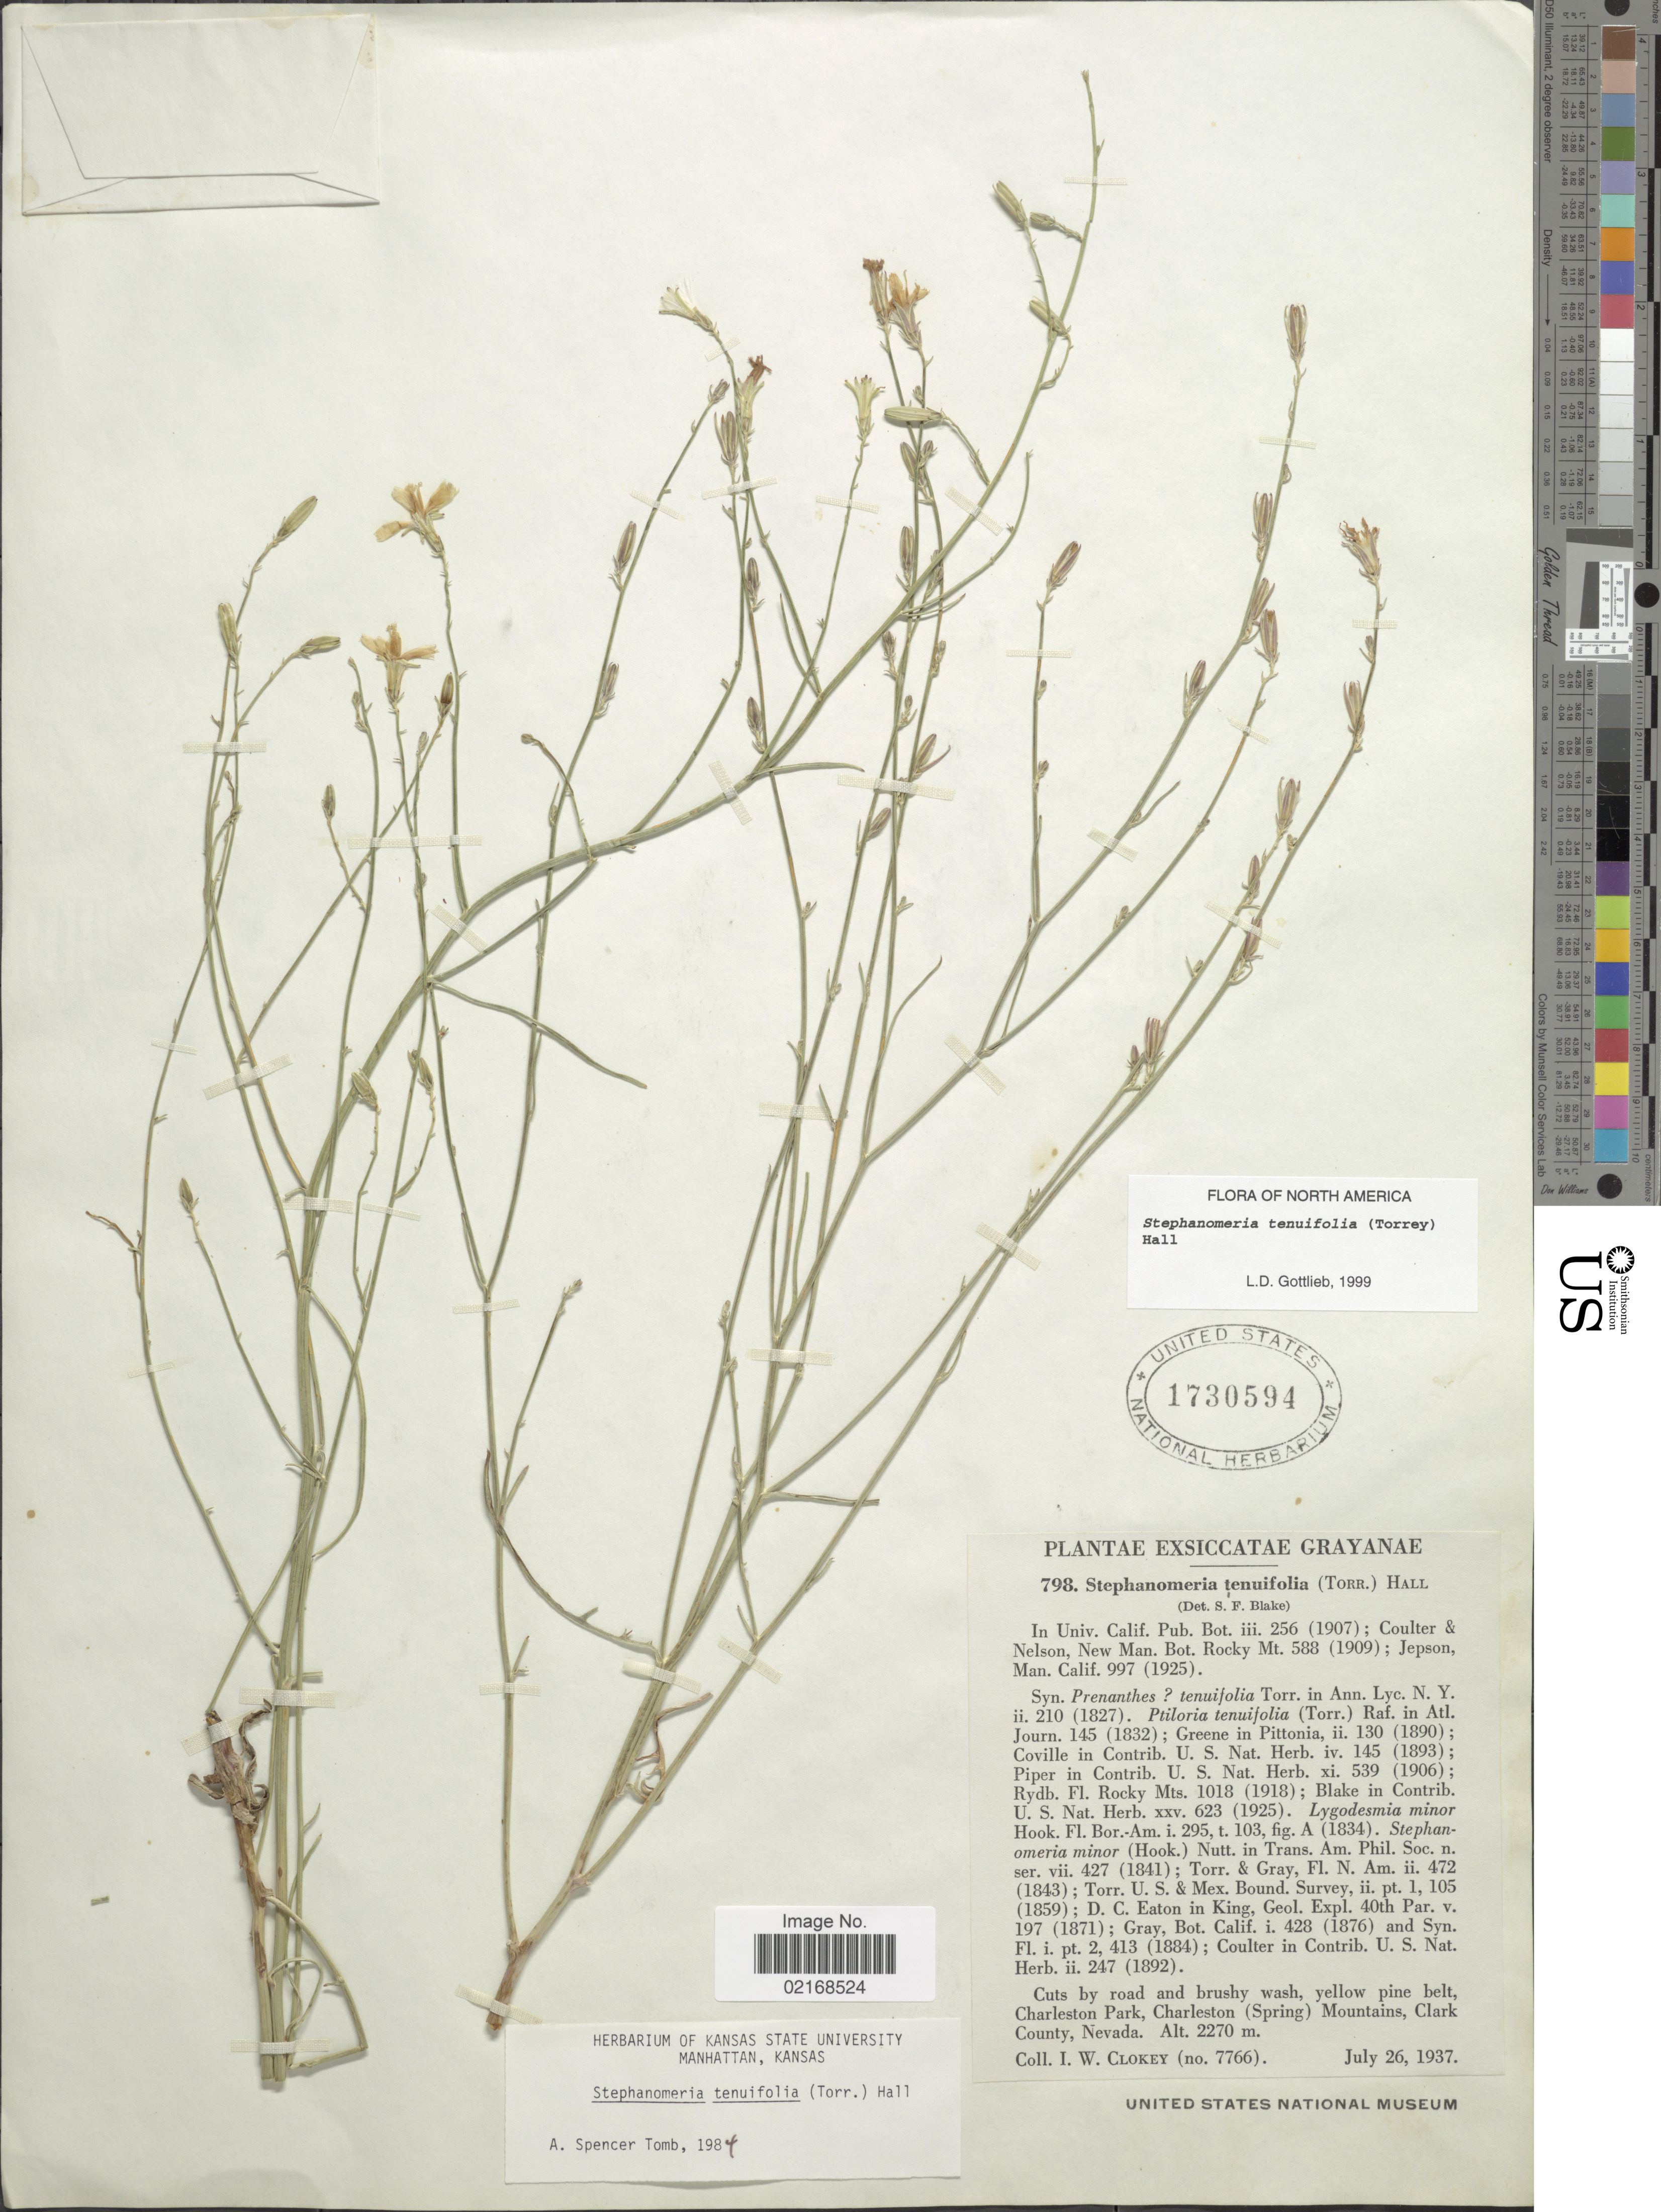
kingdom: Plantae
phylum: Tracheophyta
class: Magnoliopsida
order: Asterales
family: Asteraceae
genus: Stephanomeria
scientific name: Stephanomeria tenuifolia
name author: (Torr.) H.M. Hall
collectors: I. W. Clokey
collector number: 7766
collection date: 1937-07-26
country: United States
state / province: Nevada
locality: Charleston Park, Charlestown (Spring) Mountains, Clark County, Nevada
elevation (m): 2270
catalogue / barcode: US 1730594